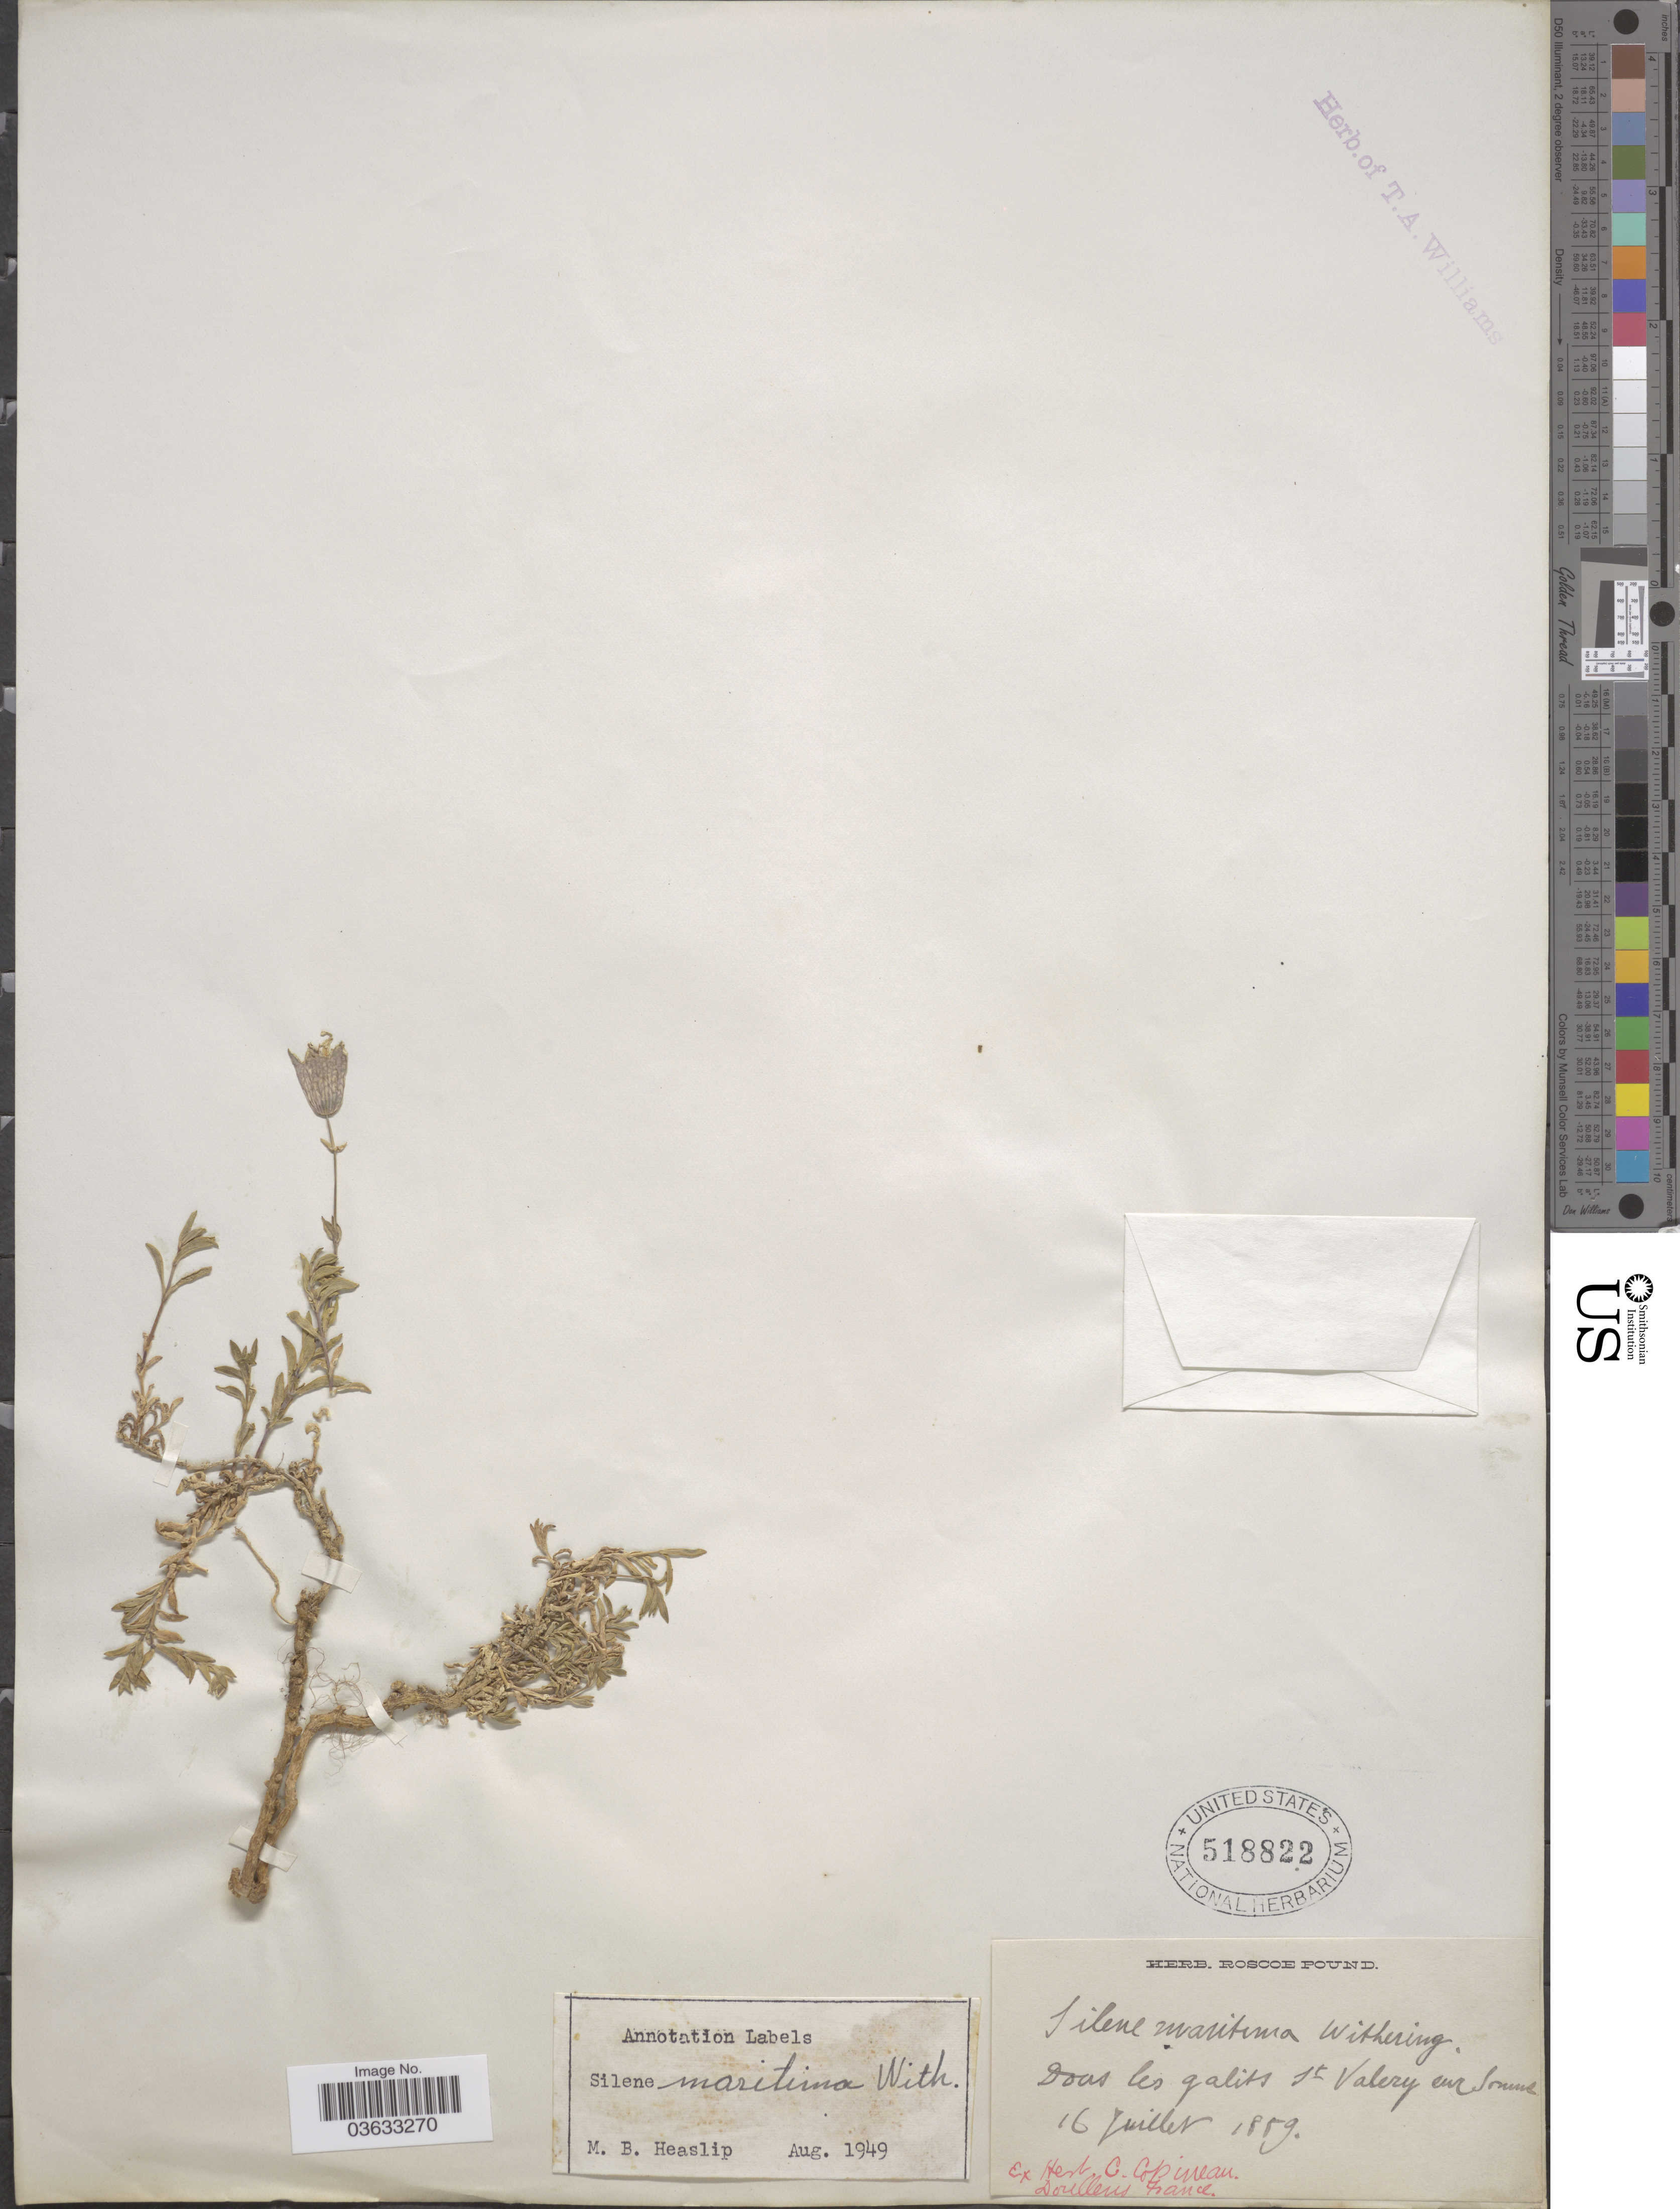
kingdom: Plantae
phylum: Tracheophyta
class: Magnoliopsida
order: Caryophyllales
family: Caryophyllaceae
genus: Silene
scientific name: Silene maritima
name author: With.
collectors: ex herb. C. Copineau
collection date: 1859-07-16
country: France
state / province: Hauts-de-France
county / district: Somme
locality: Dans les galets St. Valery sur Somme [In the pebbles, Saint-Valery-sur-Somme]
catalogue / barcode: US 518822